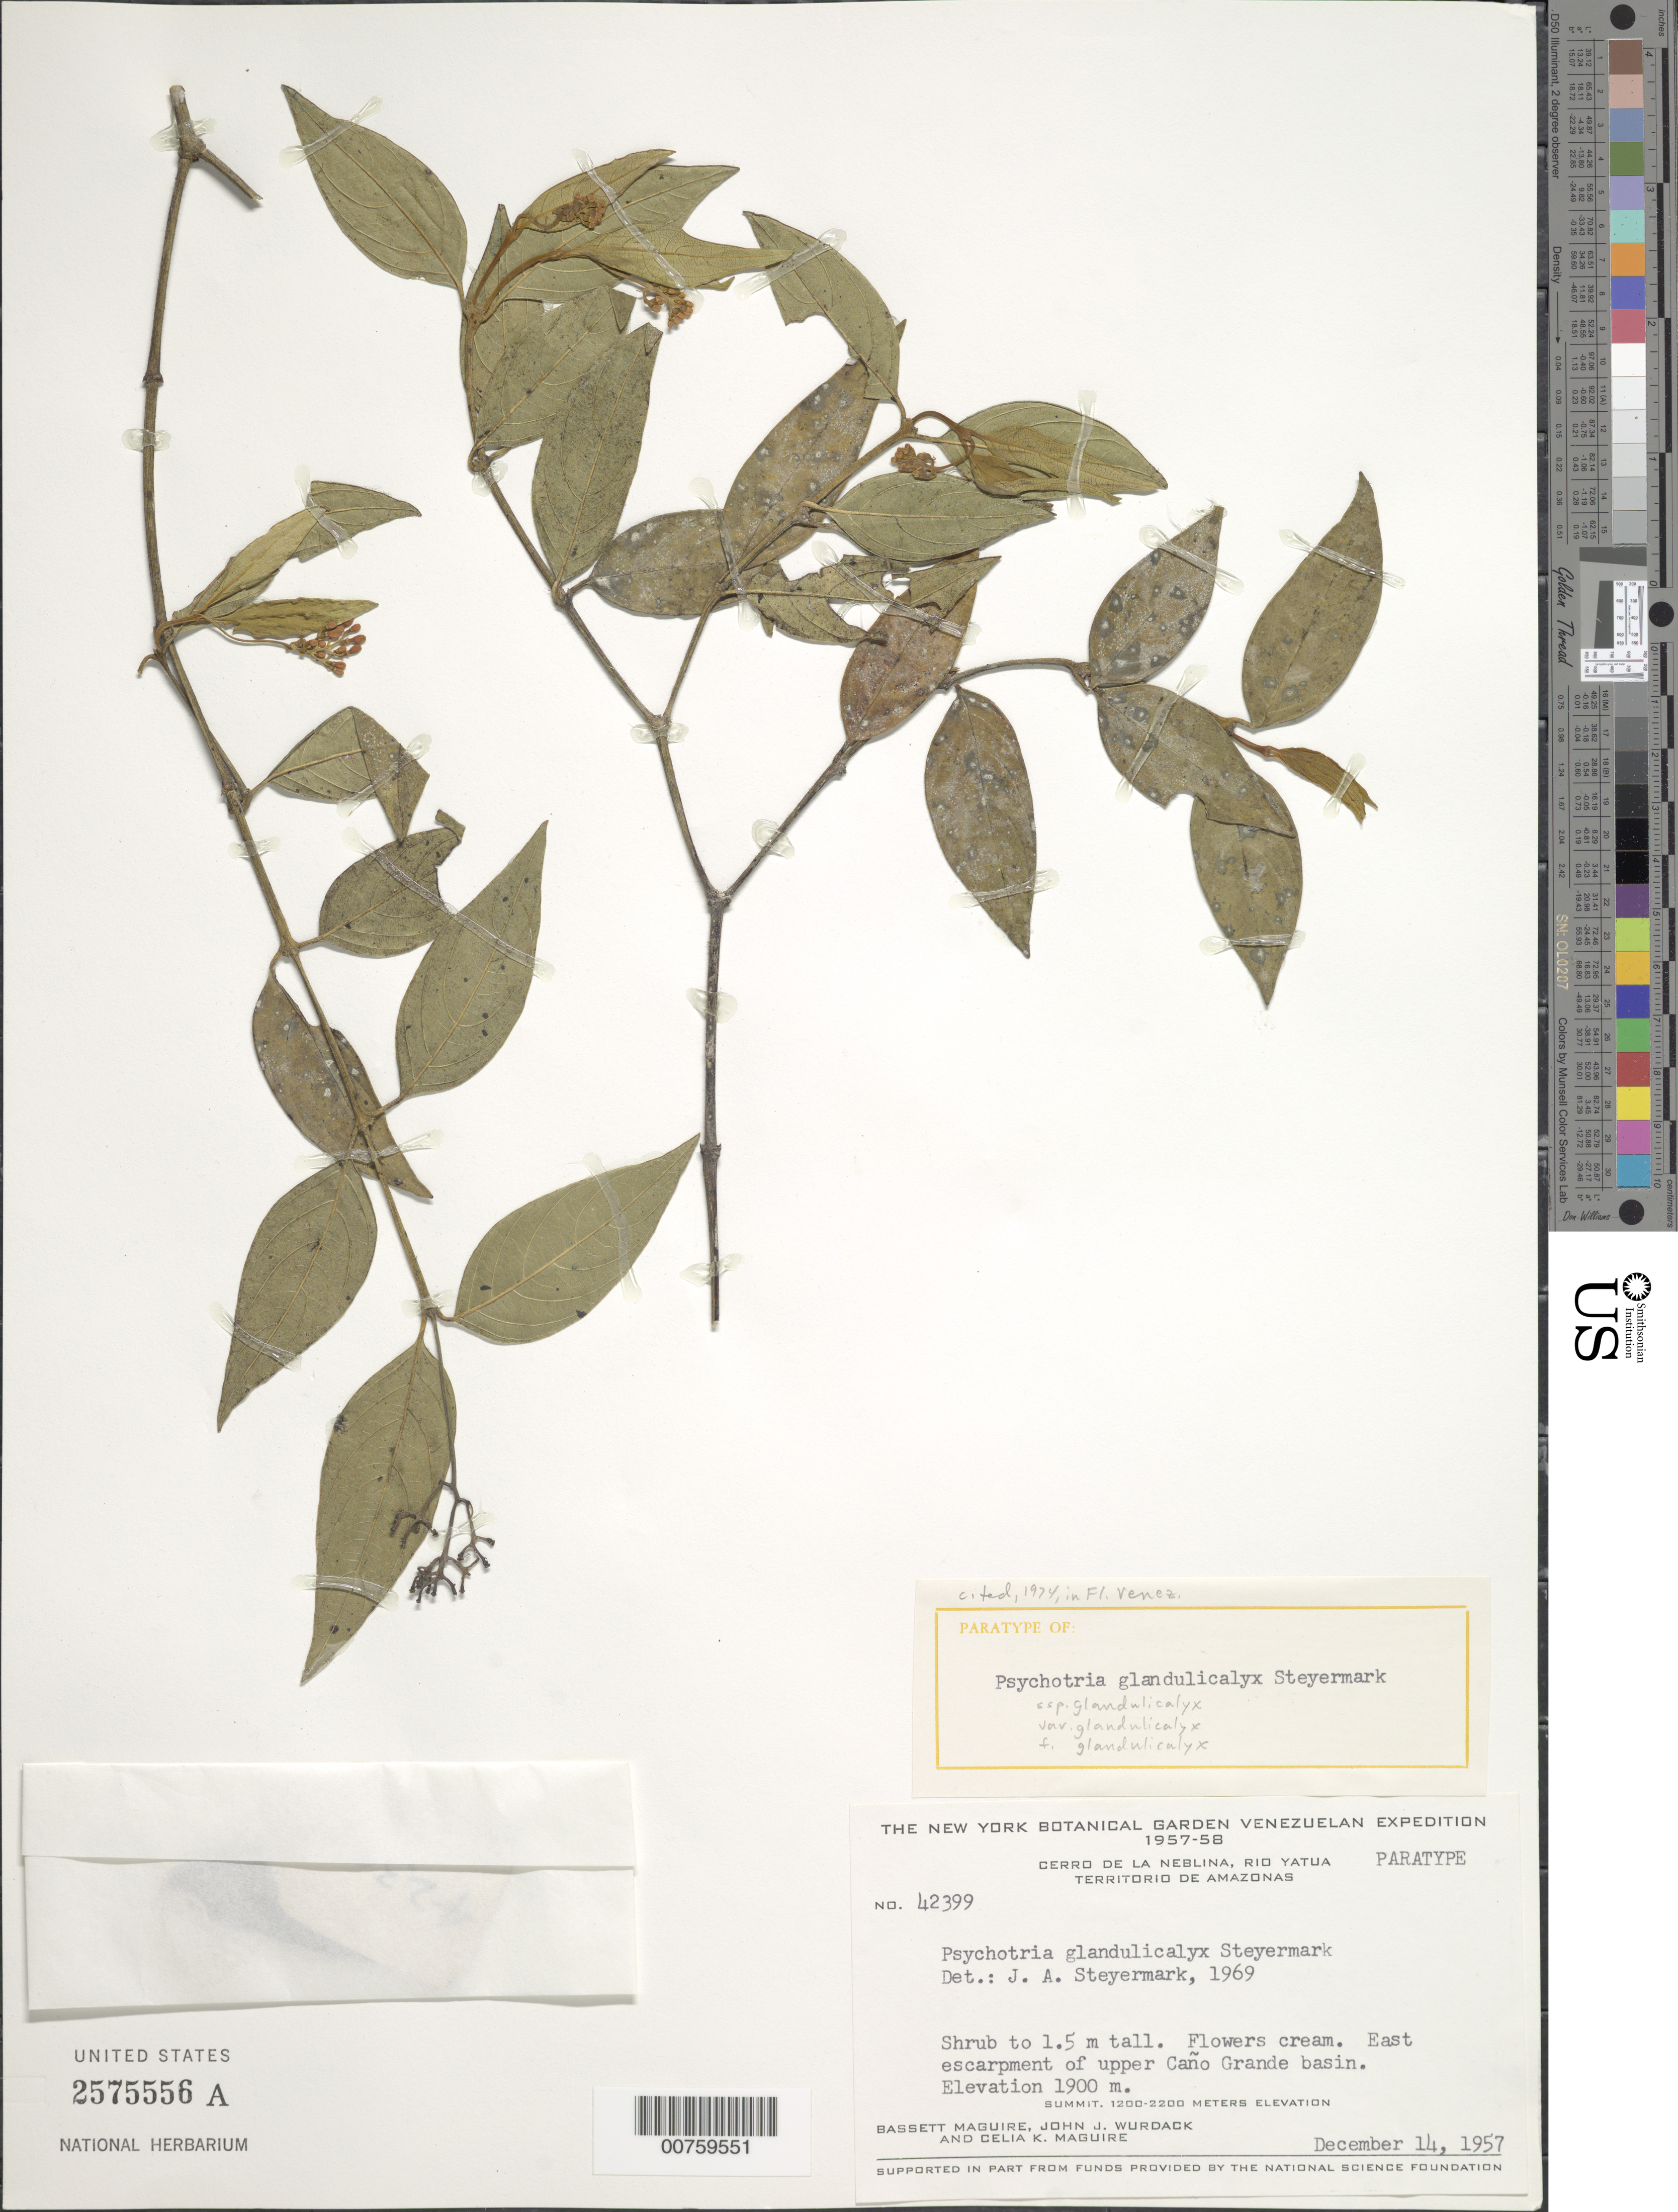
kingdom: Plantae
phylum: Tracheophyta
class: Magnoliopsida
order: Gentianales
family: Rubiaceae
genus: Psychotria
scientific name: Psychotria glandulicalyx f. glandulicalyx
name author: Steyerm.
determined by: Steyermark, Julian A., (VEN)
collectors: B. Maguire, J. J. Wurdack & C. K. Maguire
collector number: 42399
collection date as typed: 14-Dec-57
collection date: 1957-12-14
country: Venezuela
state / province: Amazonas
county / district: Río Negro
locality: Cerro de la Neblina, Río Yatua, upper Caño Grande basin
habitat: East escarpment of basin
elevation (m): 1900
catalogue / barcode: US 2575556A